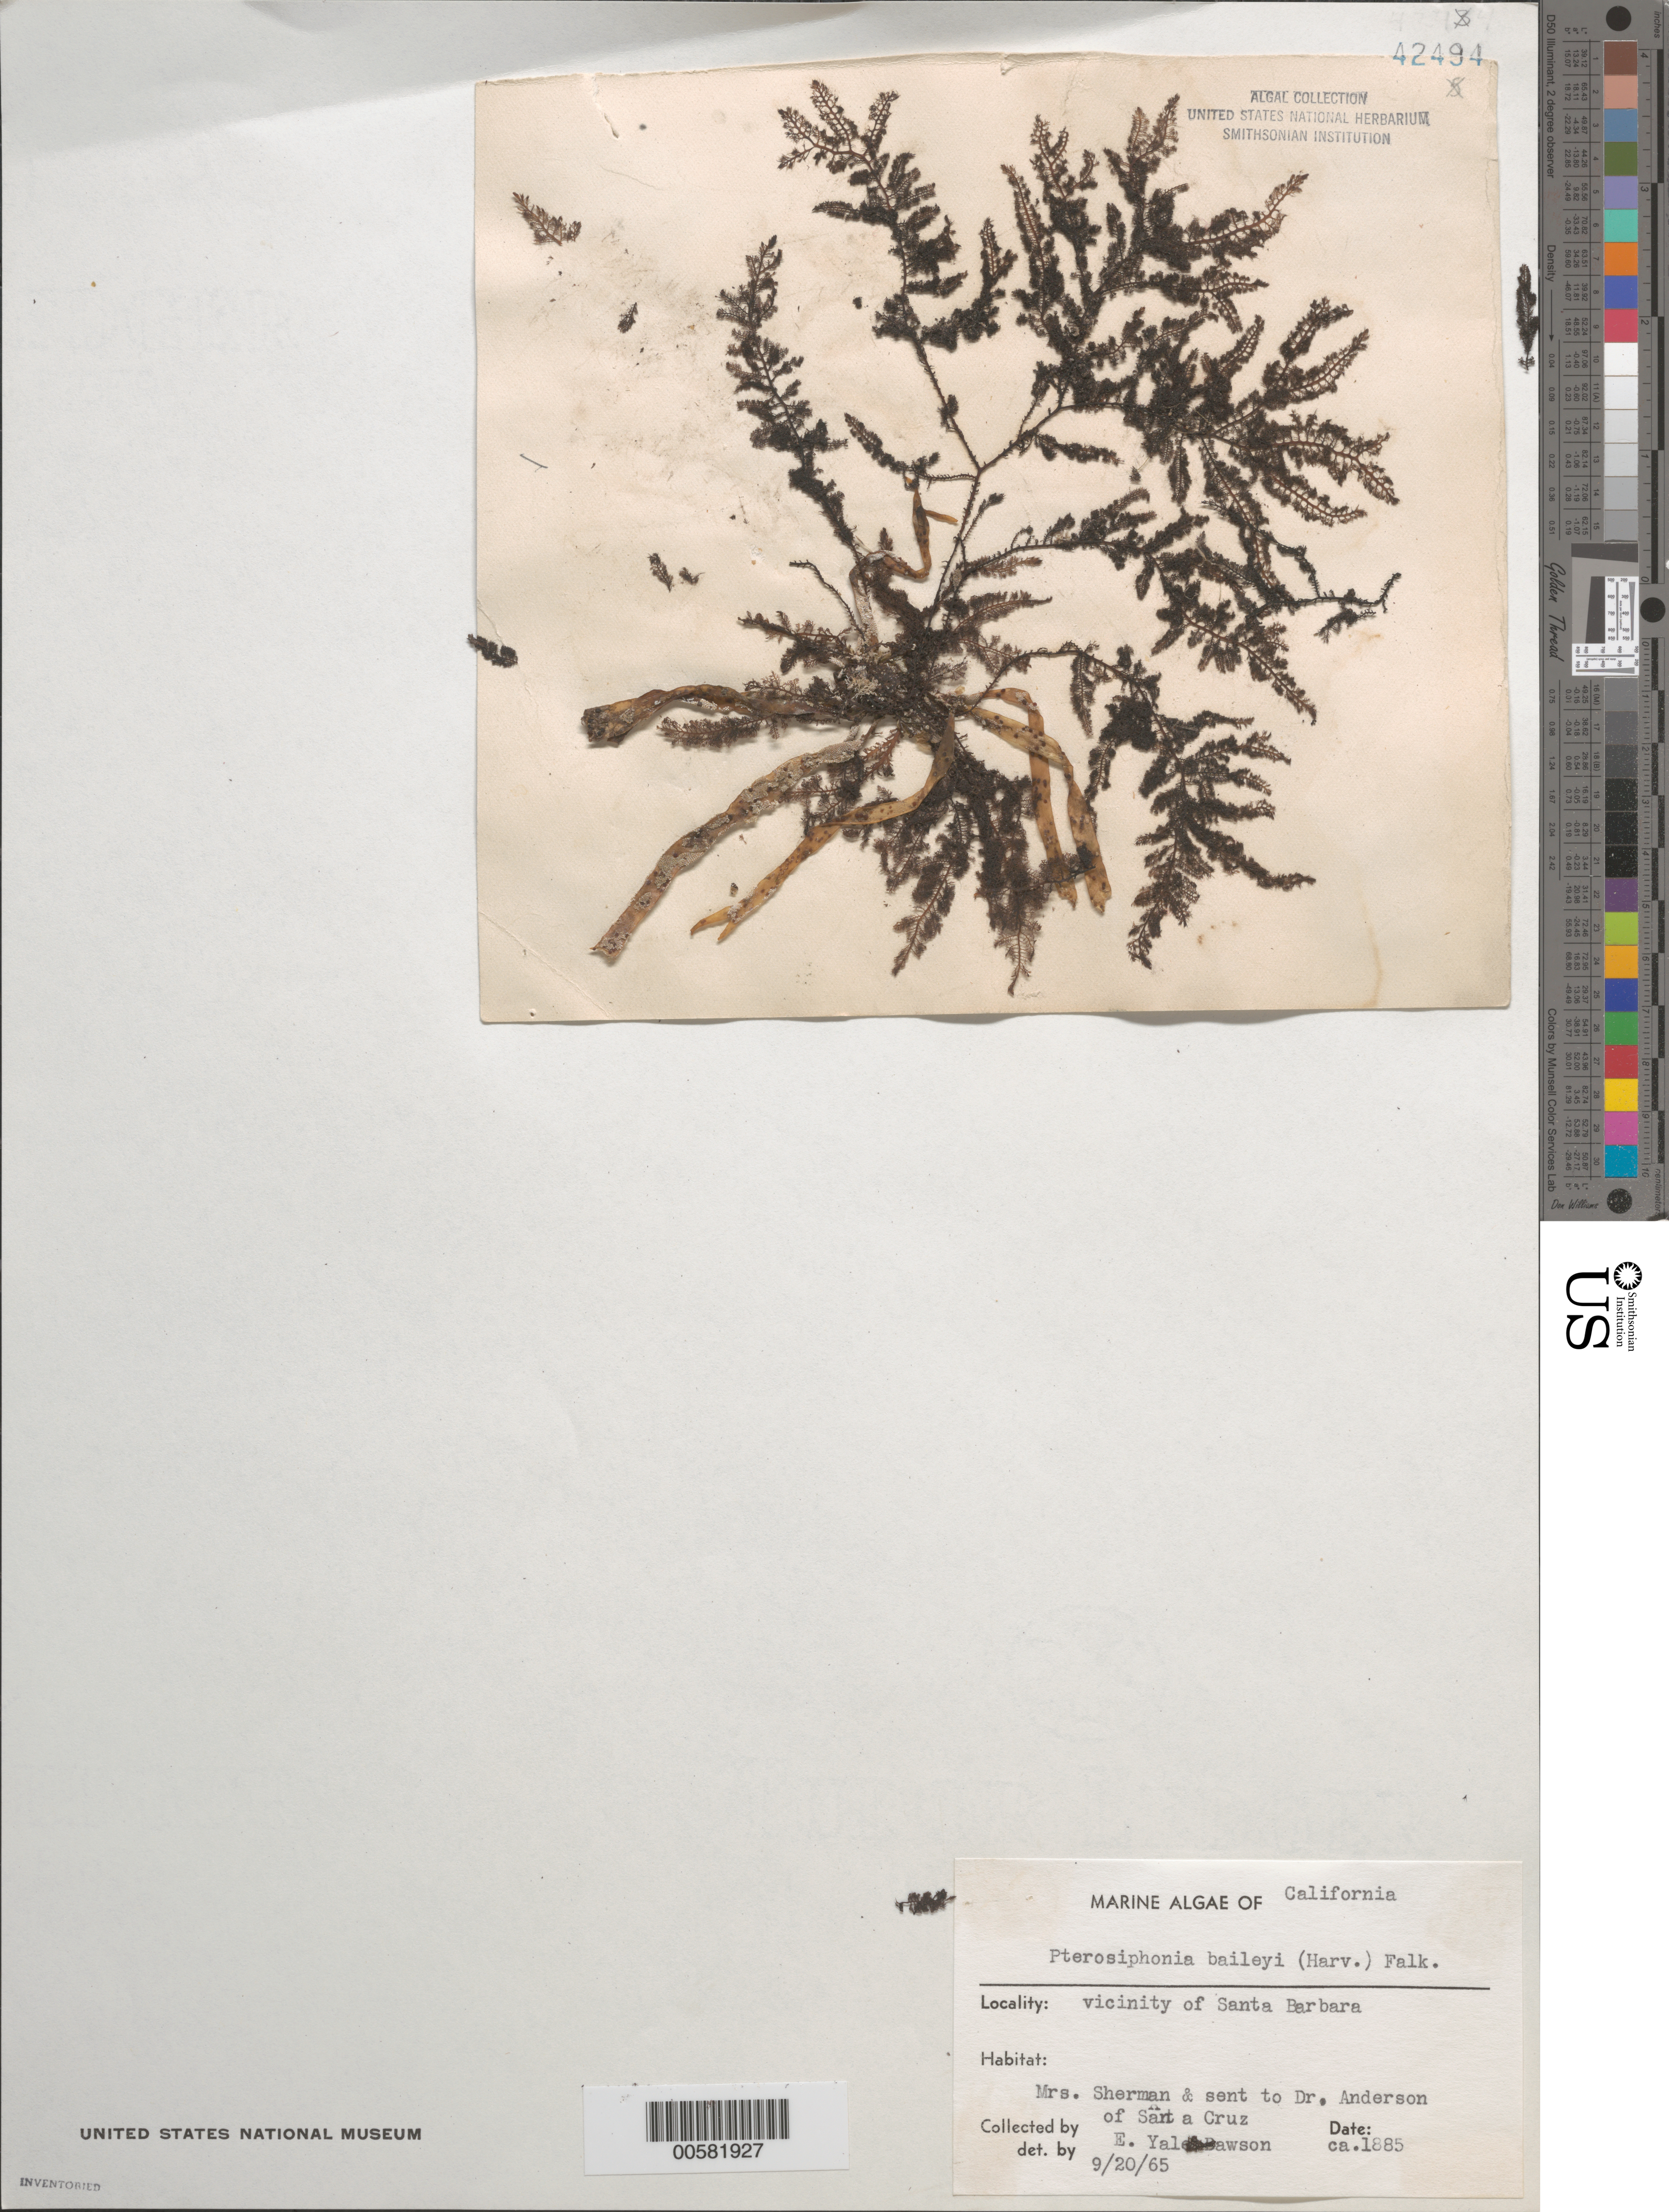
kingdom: Plantae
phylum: Rhodophyta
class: Florideophyceae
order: Ceramiales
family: Rhodomelaceae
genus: Symphyocladiella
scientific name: Symphyocladiella baileyi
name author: (Harvey) D.E.Bustamante et al.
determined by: Algae name updating Project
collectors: M. Sherman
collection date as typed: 1885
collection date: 1885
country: United States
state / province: California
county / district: Santa Barbara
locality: Santa Barbara area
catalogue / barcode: US 42494